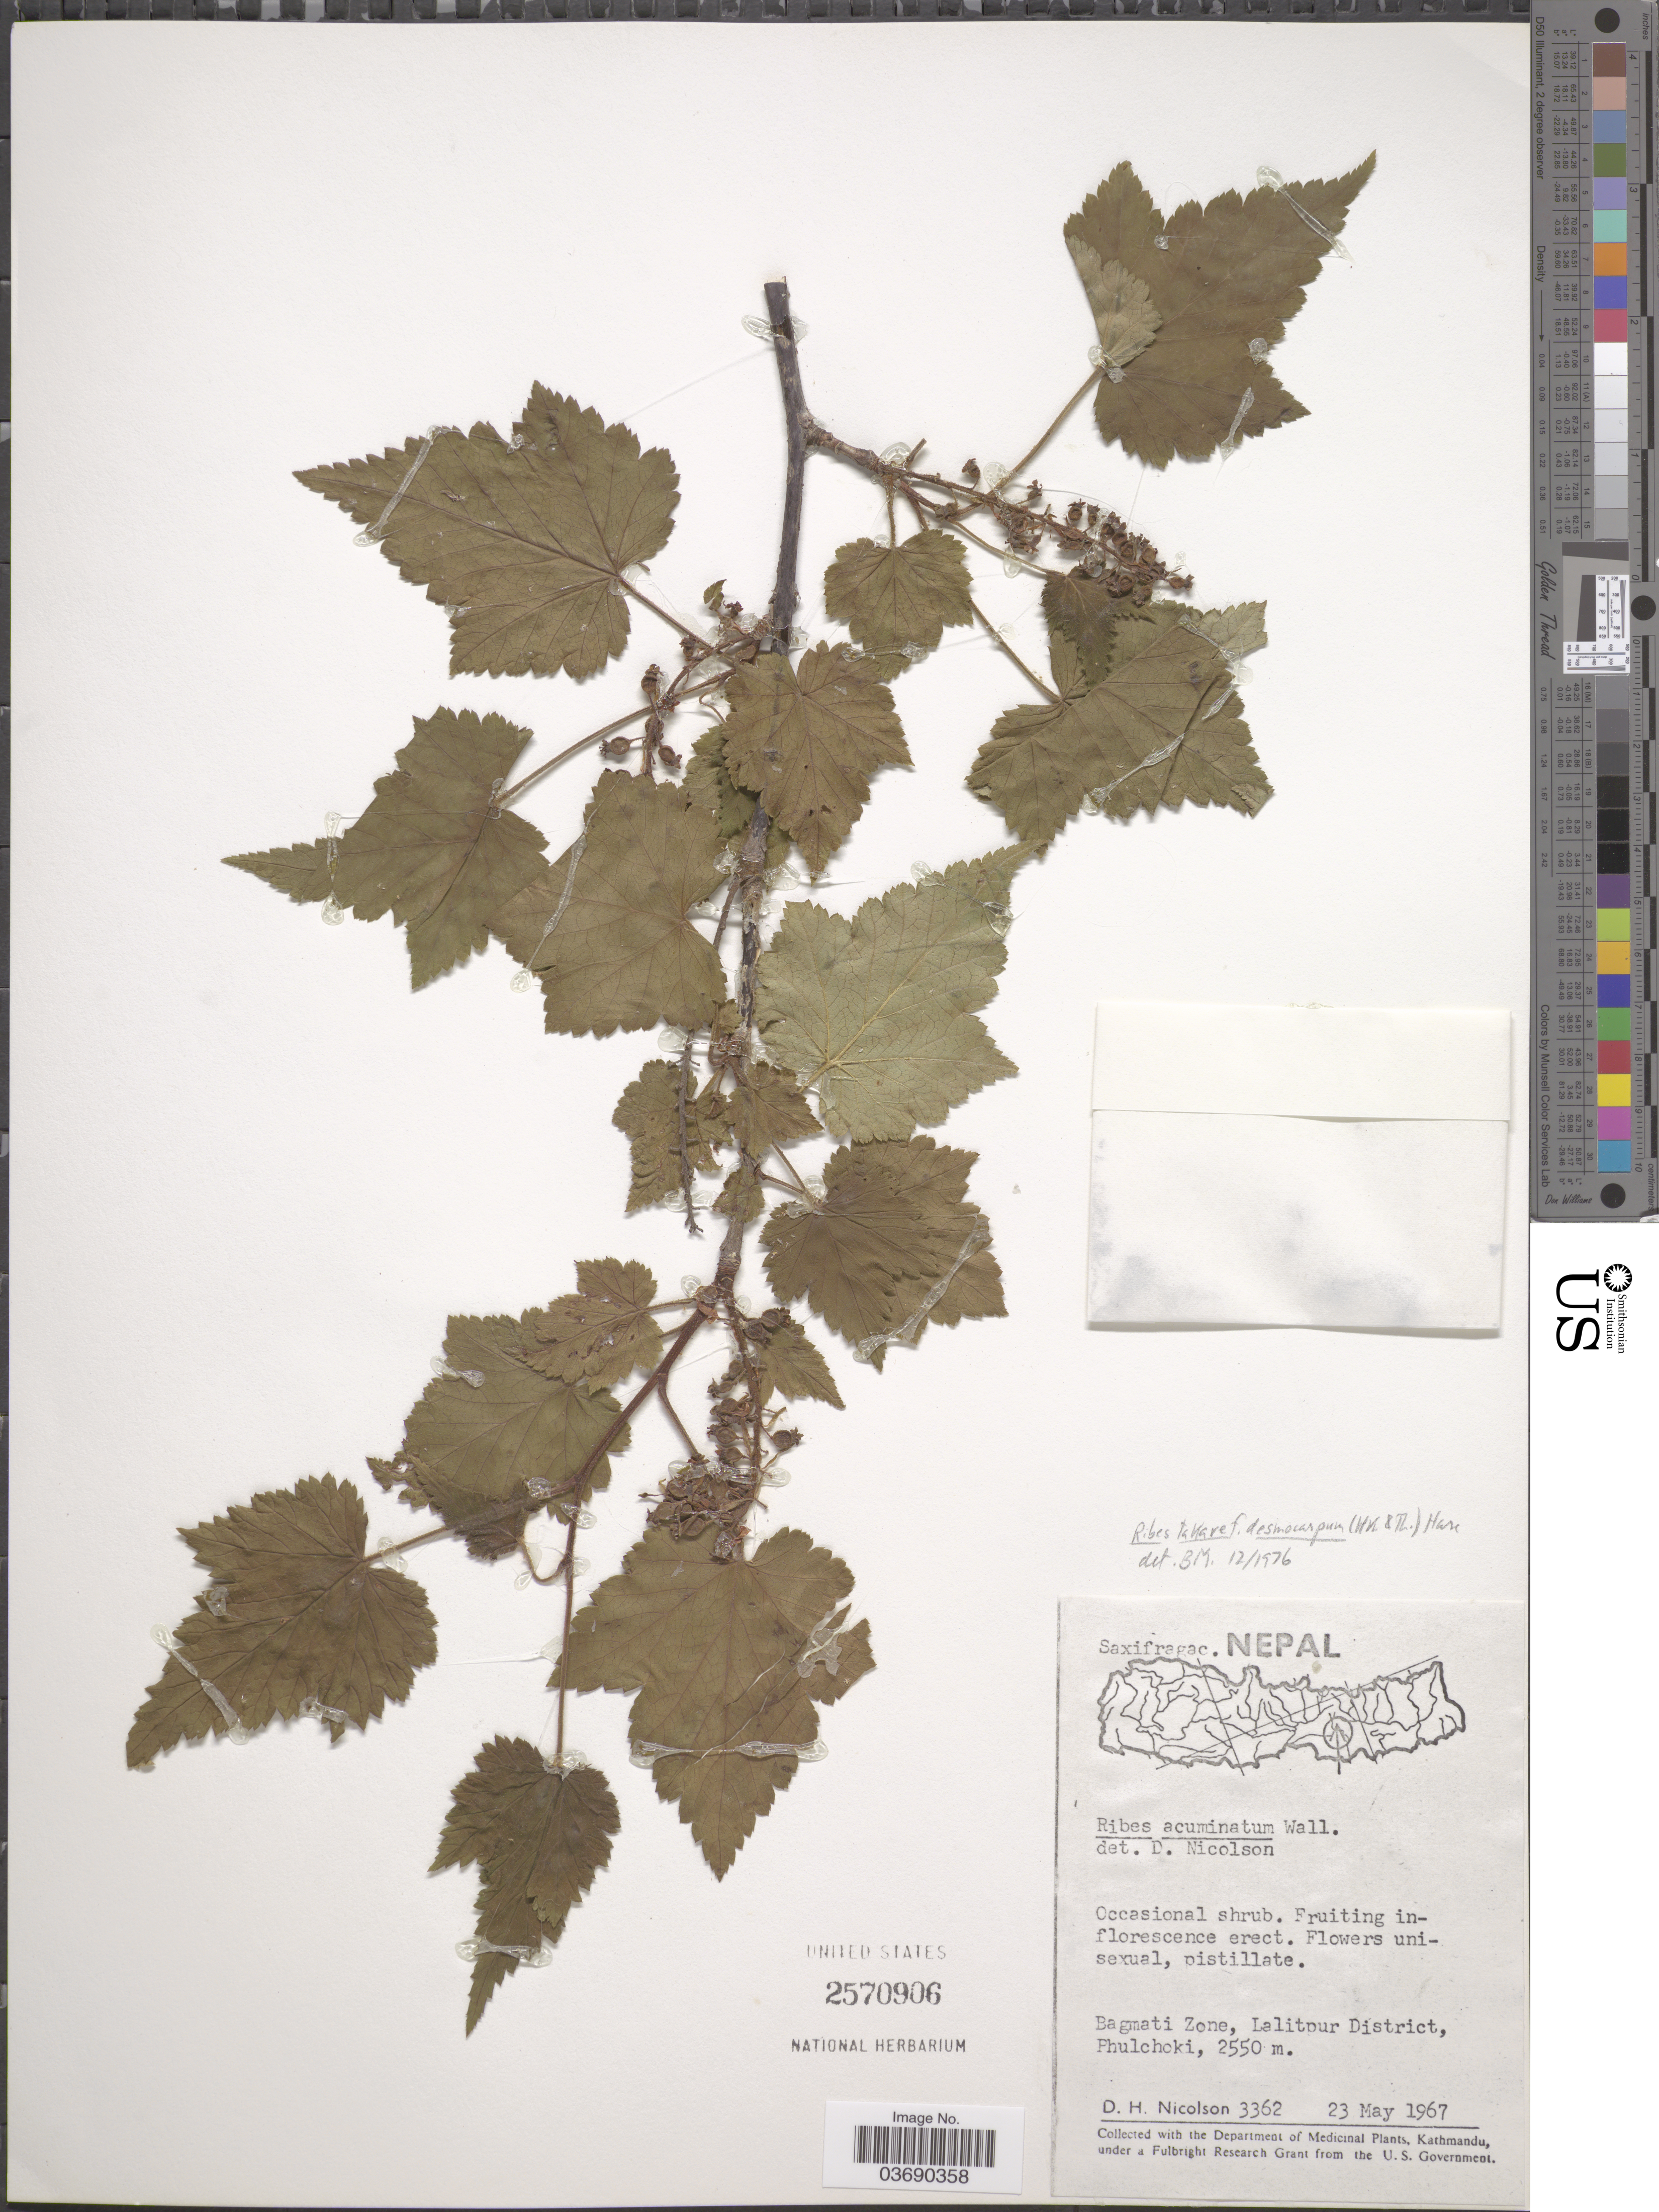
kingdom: Plantae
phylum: Tracheophyta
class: Magnoliopsida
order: Saxifragales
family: Grossulariaceae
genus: Ribes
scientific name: Ribes takare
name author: D. Don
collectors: D. H. Nicolson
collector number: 3362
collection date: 1967-05-23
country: Nepal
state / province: Bagmati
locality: Bagmati Zone, Lalitpur District, Phulchoki.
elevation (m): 2550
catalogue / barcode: US 2570906